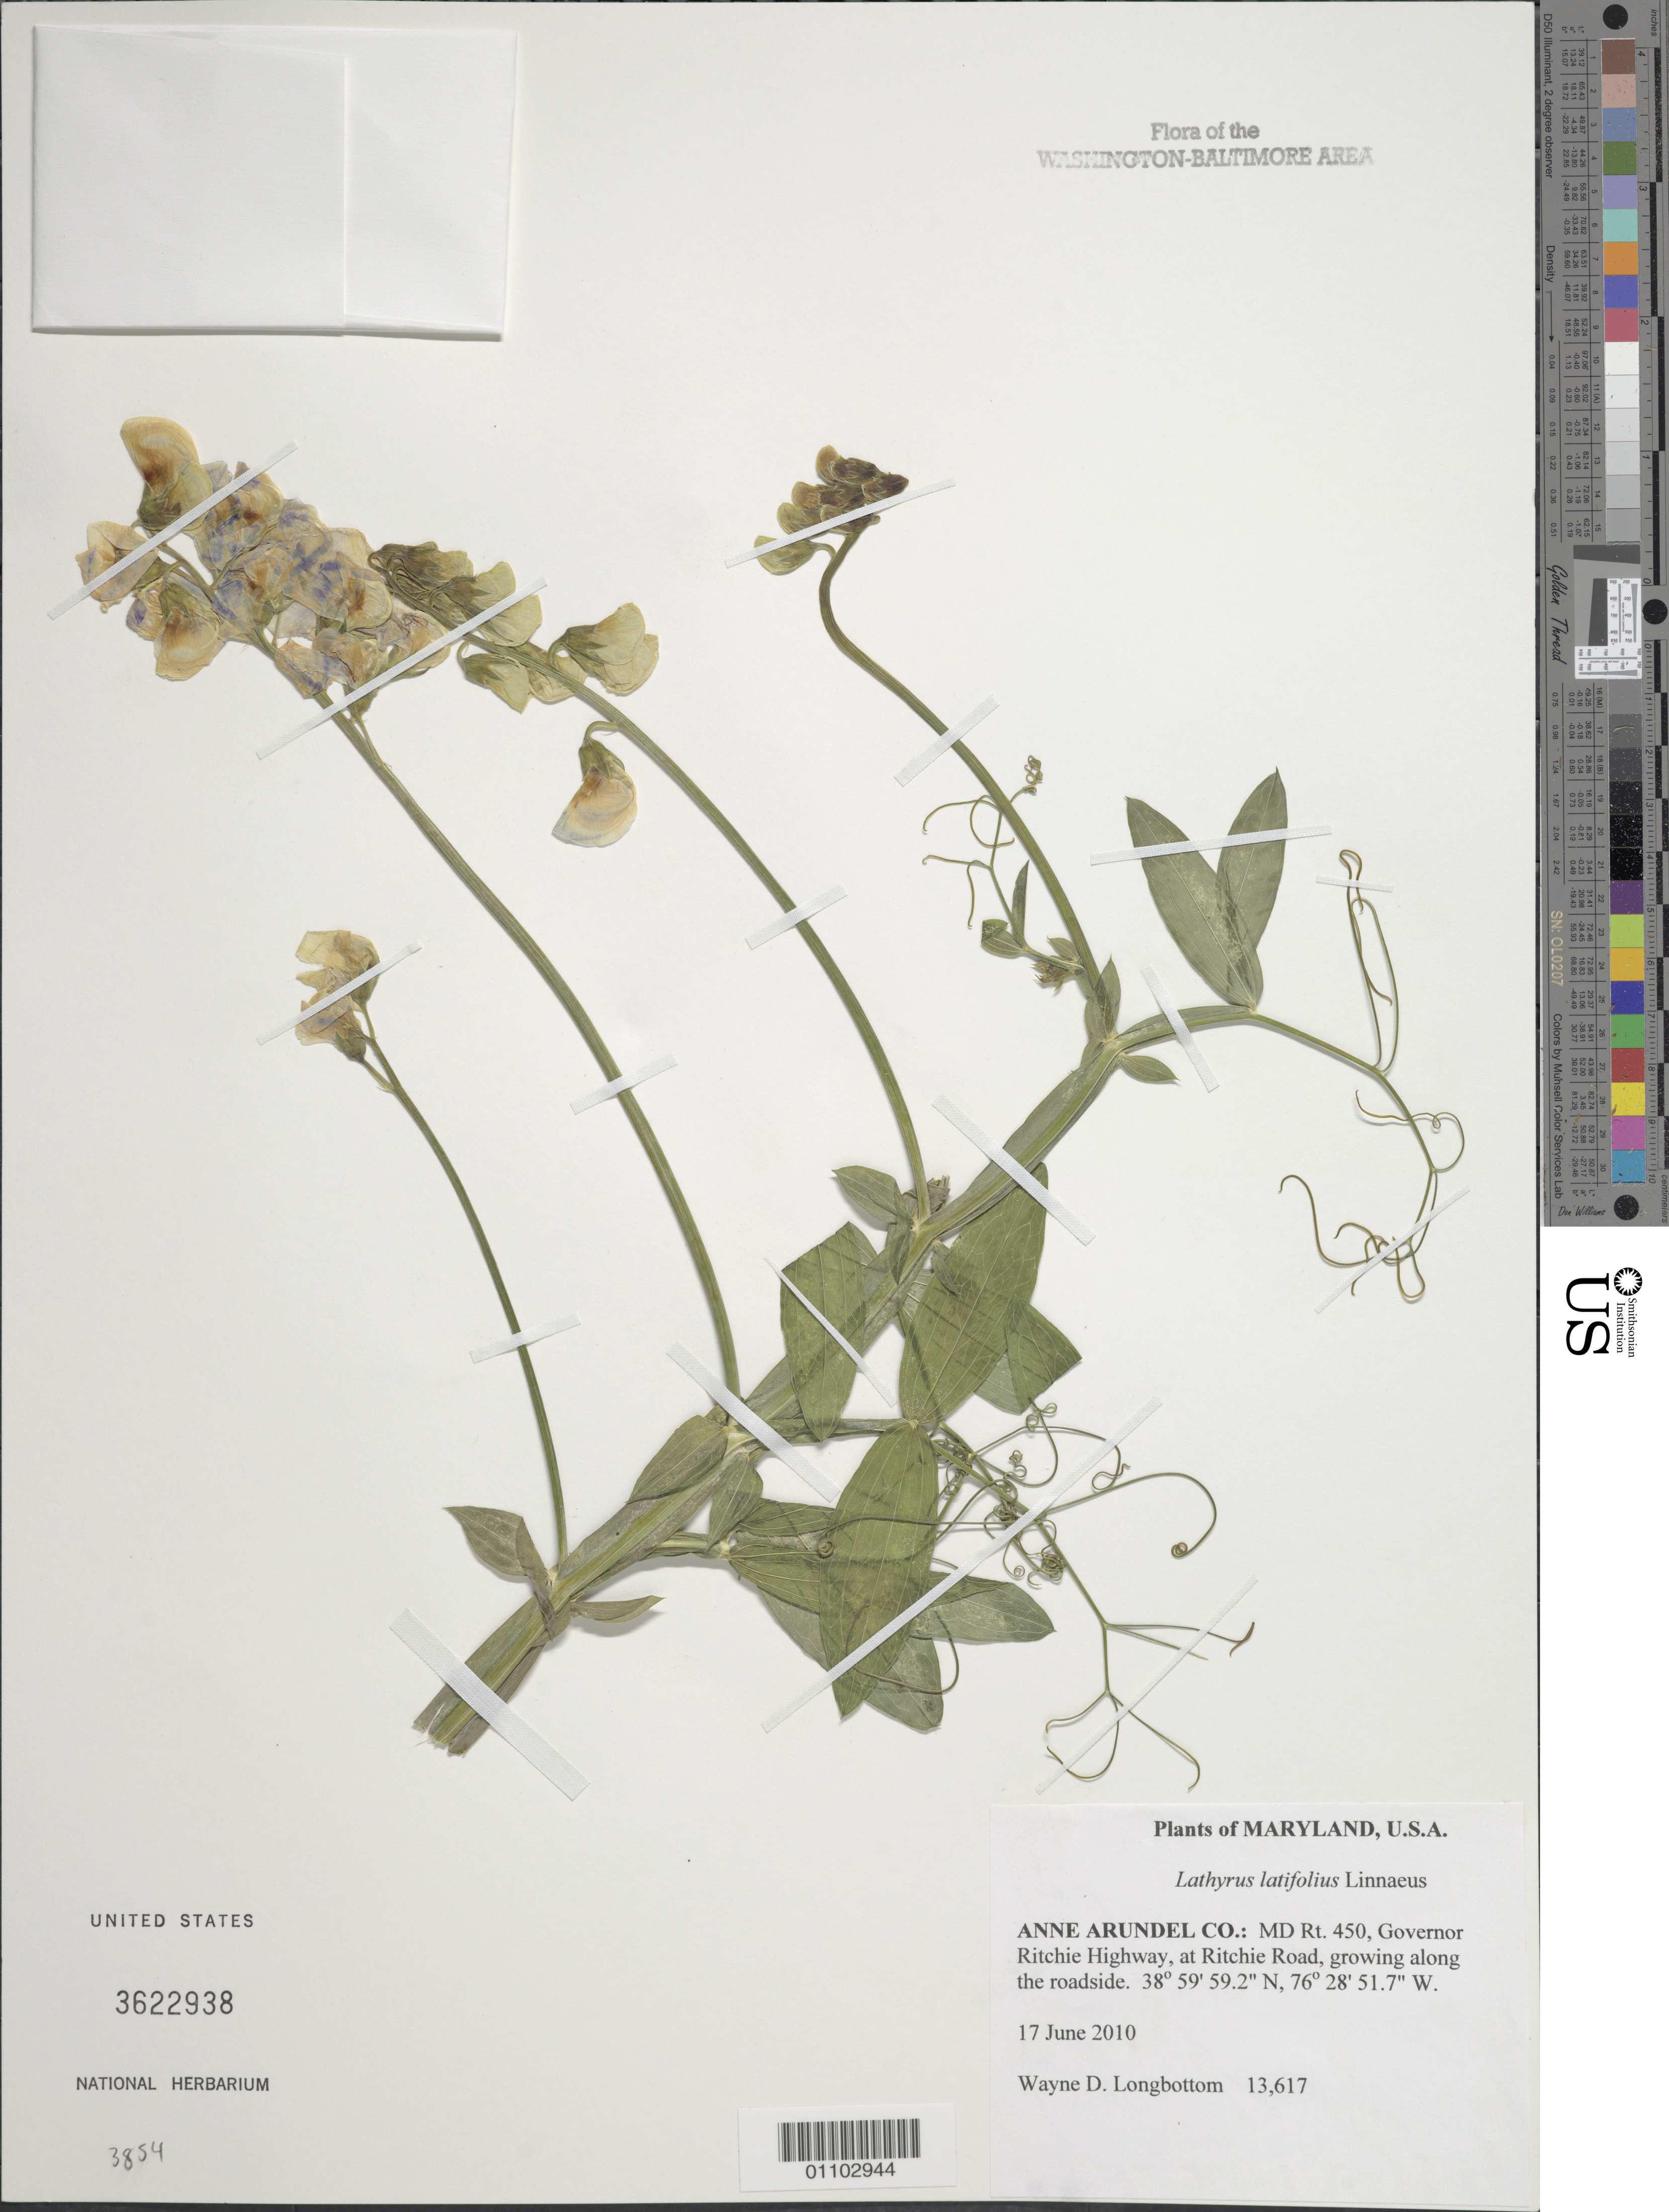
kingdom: Plantae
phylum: Tracheophyta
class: Magnoliopsida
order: Fabales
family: Fabaceae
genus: Lathyrus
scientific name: Lathyrus latifolius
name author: L.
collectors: W. D. Longbottom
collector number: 13617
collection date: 2010-06-17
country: United States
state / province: Maryland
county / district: Anne Arundel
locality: MD Rt. 450, Governor Ritchie Highway, at Ritchie Road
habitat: Growing along the roadside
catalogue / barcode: US 3622938